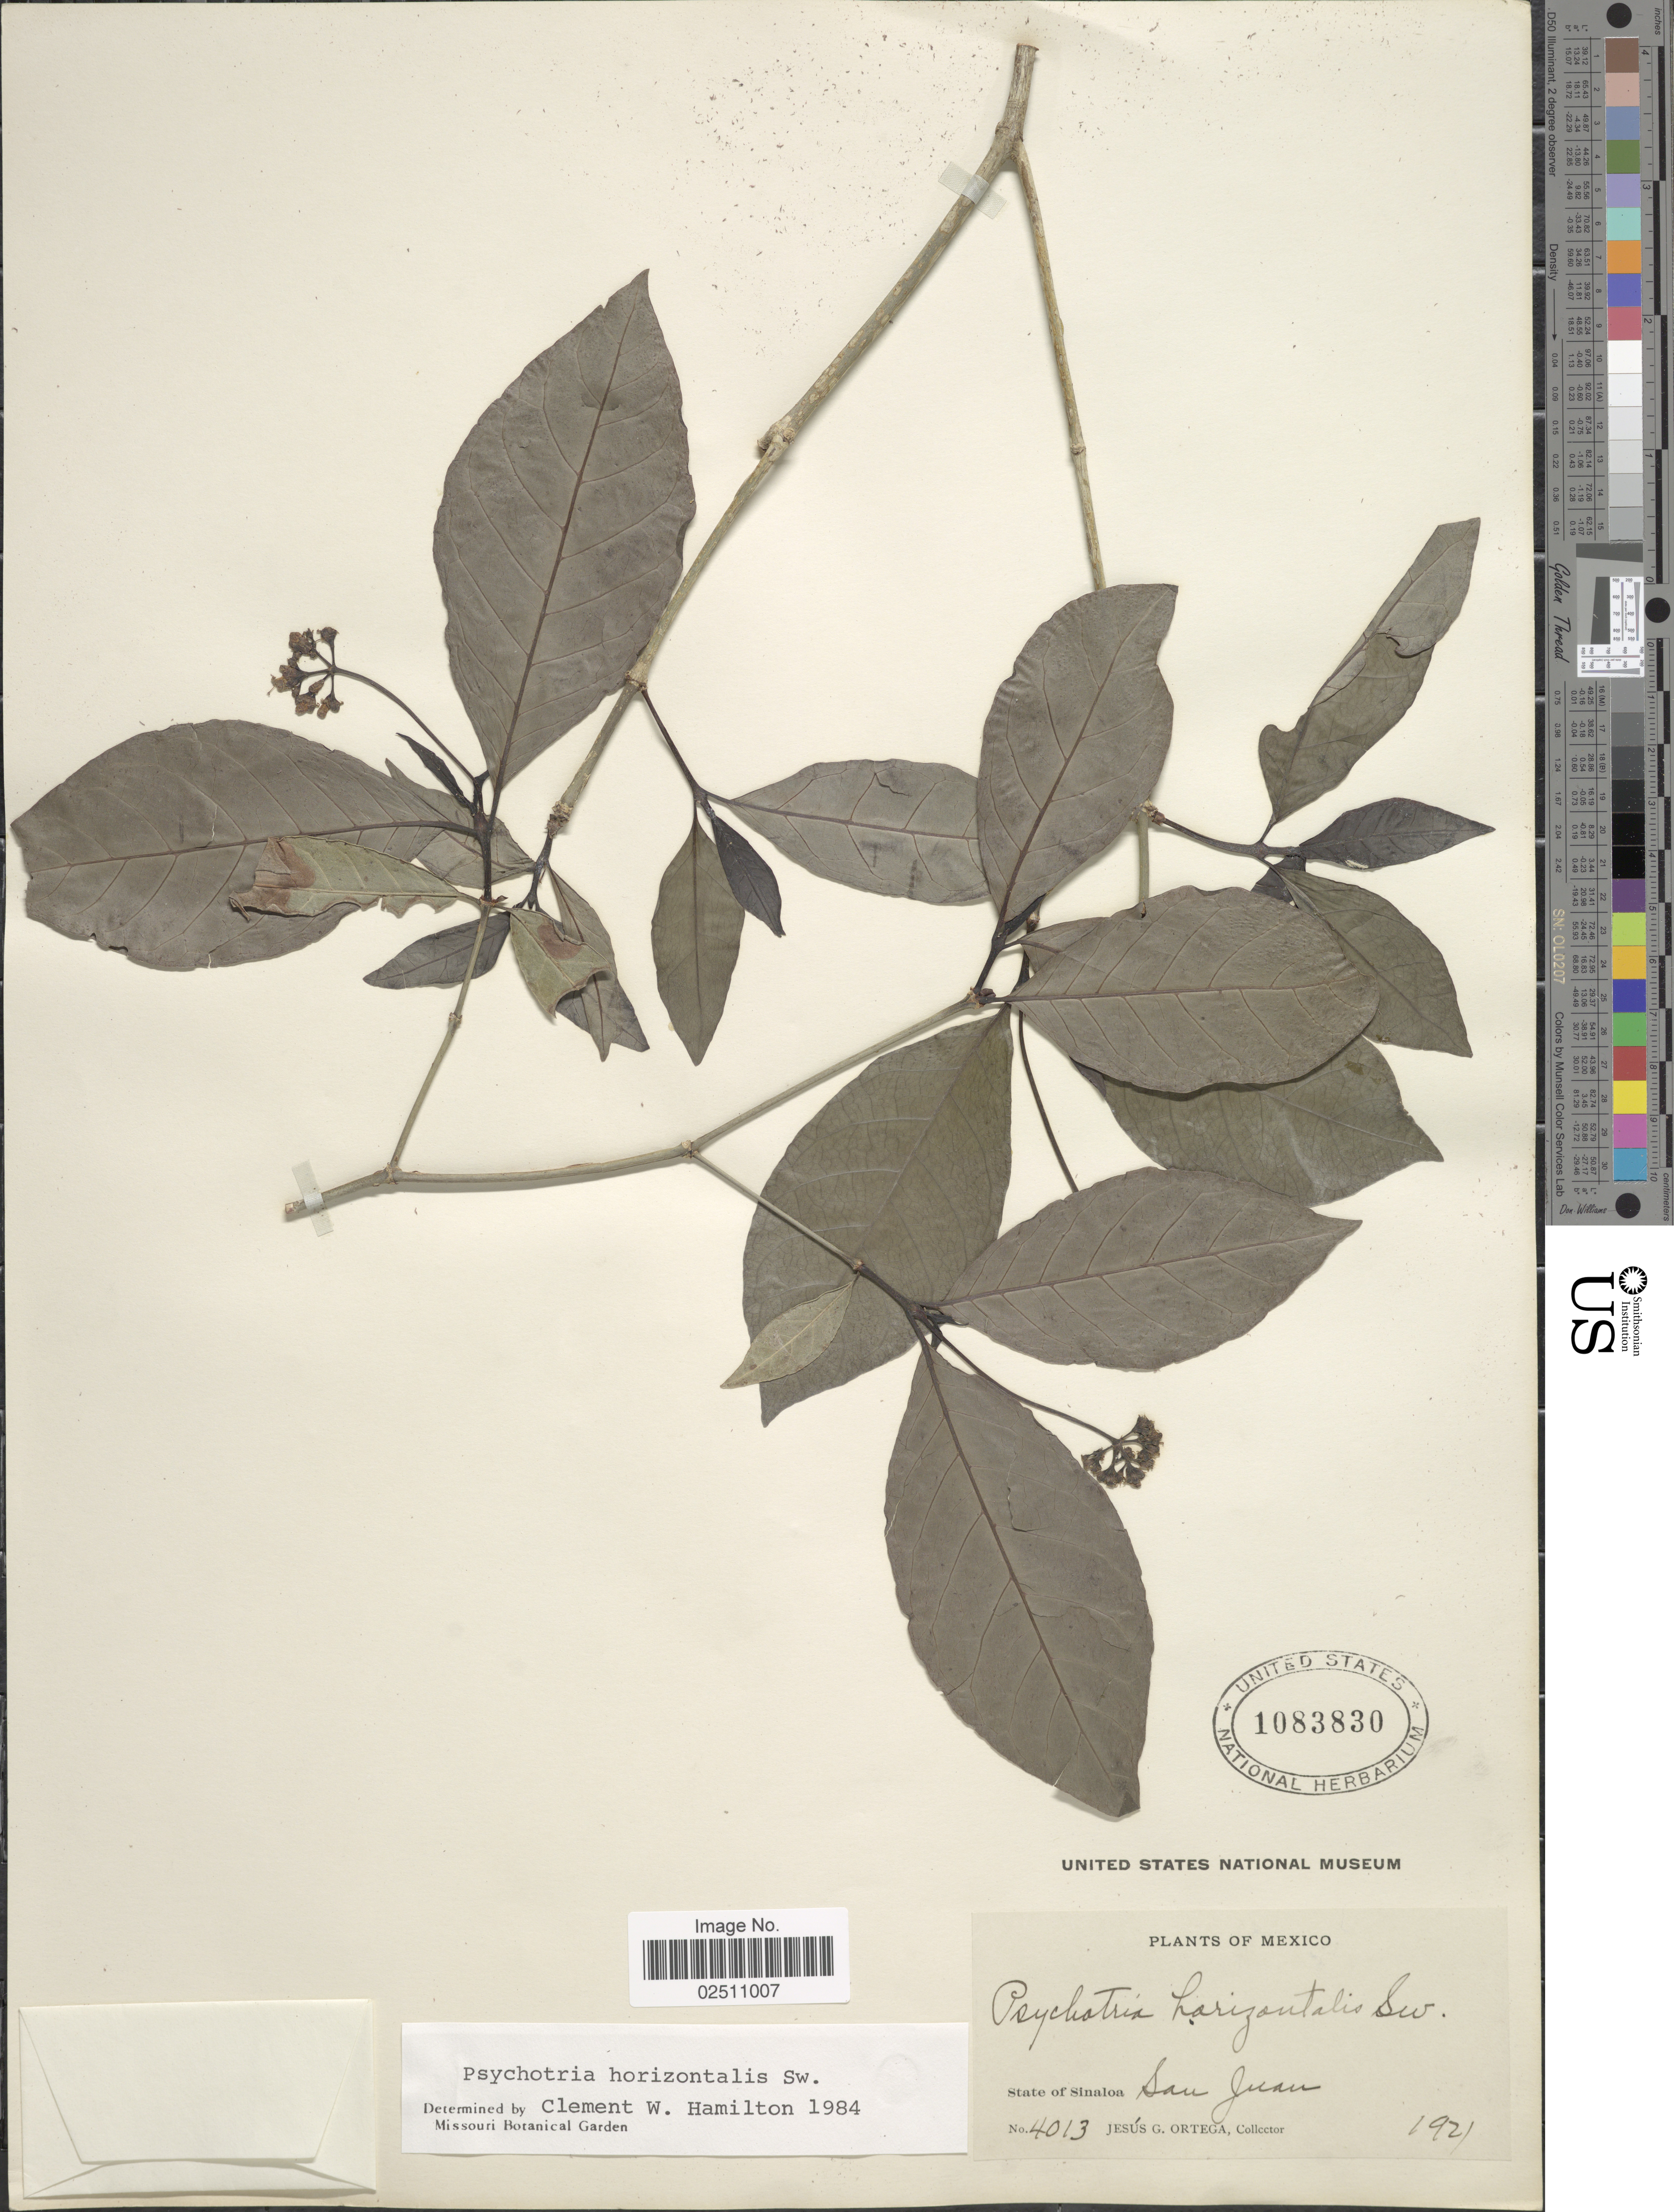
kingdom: Plantae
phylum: Tracheophyta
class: Magnoliopsida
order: Gentianales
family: Rubiaceae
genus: Psychotria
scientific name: Psychotria horizontalis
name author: Sw.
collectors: J. Ortega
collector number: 4013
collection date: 1921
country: Mexico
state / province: Sinaloa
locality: San Juan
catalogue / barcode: US 1083830